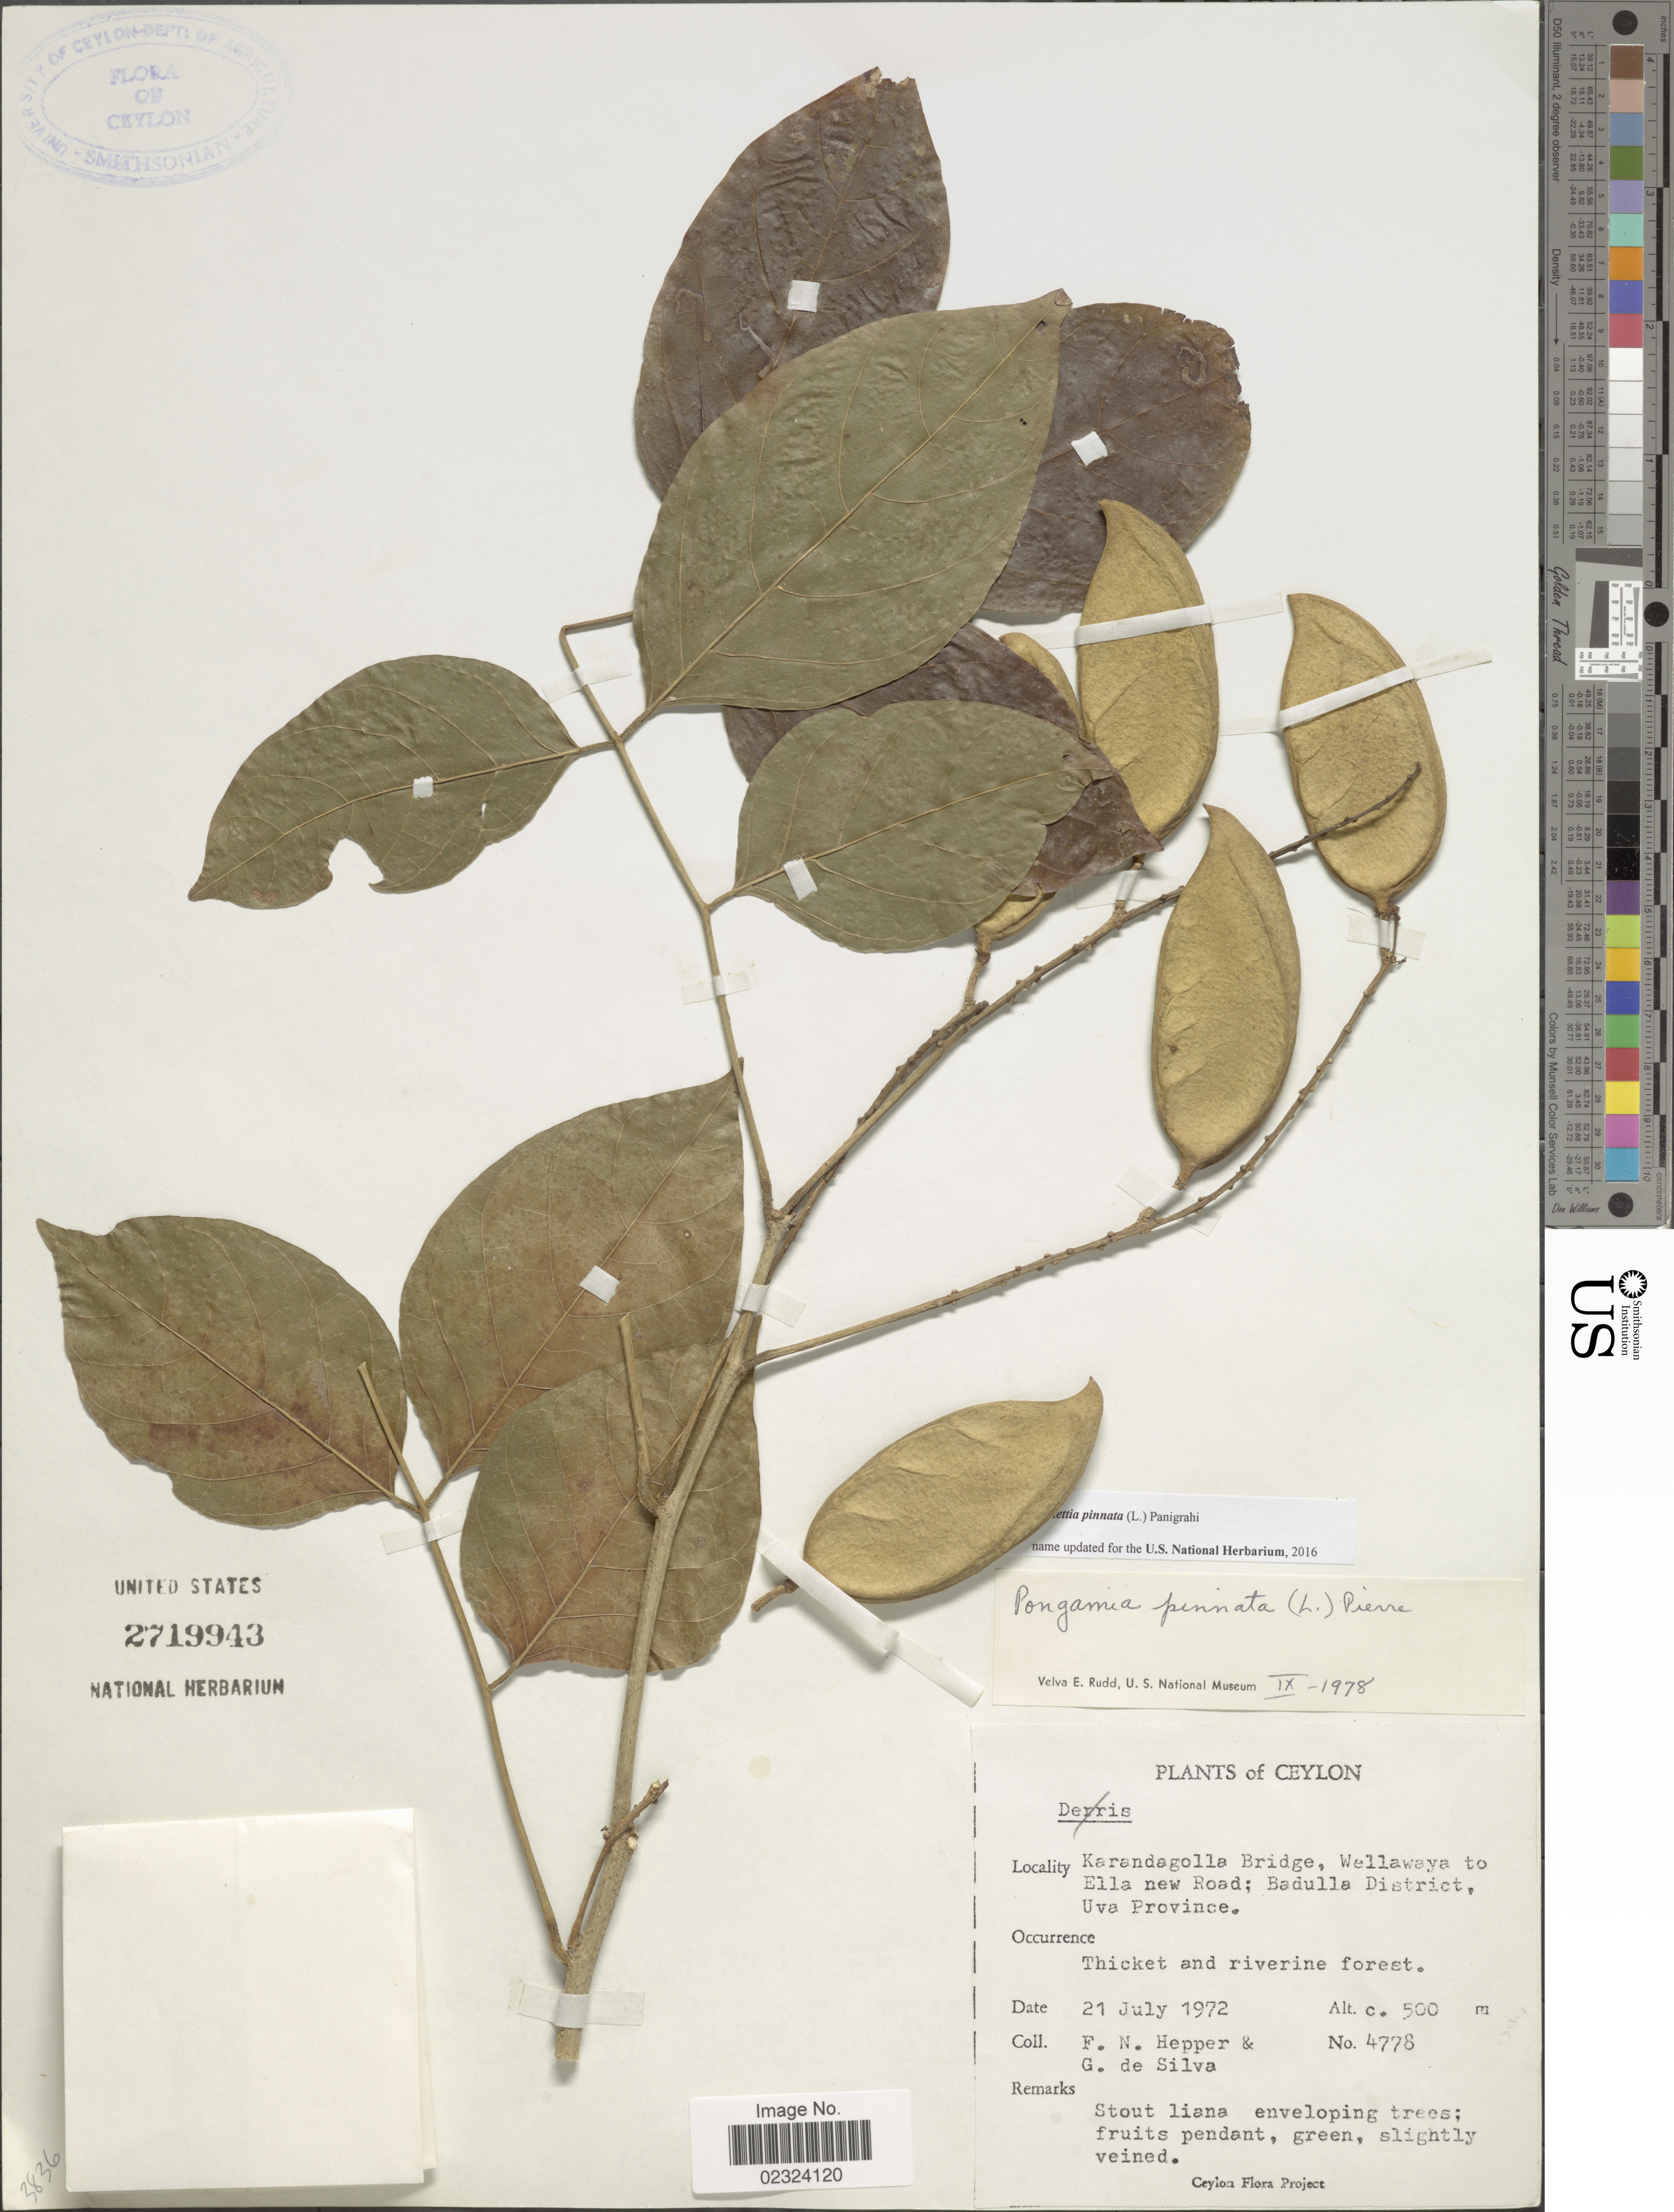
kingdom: Plantae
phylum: Tracheophyta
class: Magnoliopsida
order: Fabales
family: Fabaceae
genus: Millettia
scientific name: Millettia pinnata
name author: (L.) Panigrahi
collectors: F. Hepper & G. De Silva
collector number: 4778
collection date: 1972-07-21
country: Sri Lanka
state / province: Uva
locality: Ceylon. Karandagolla Bridge, Wellawaya to Ella new road; Badulla District, Uva Province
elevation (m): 500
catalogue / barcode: US 2719943